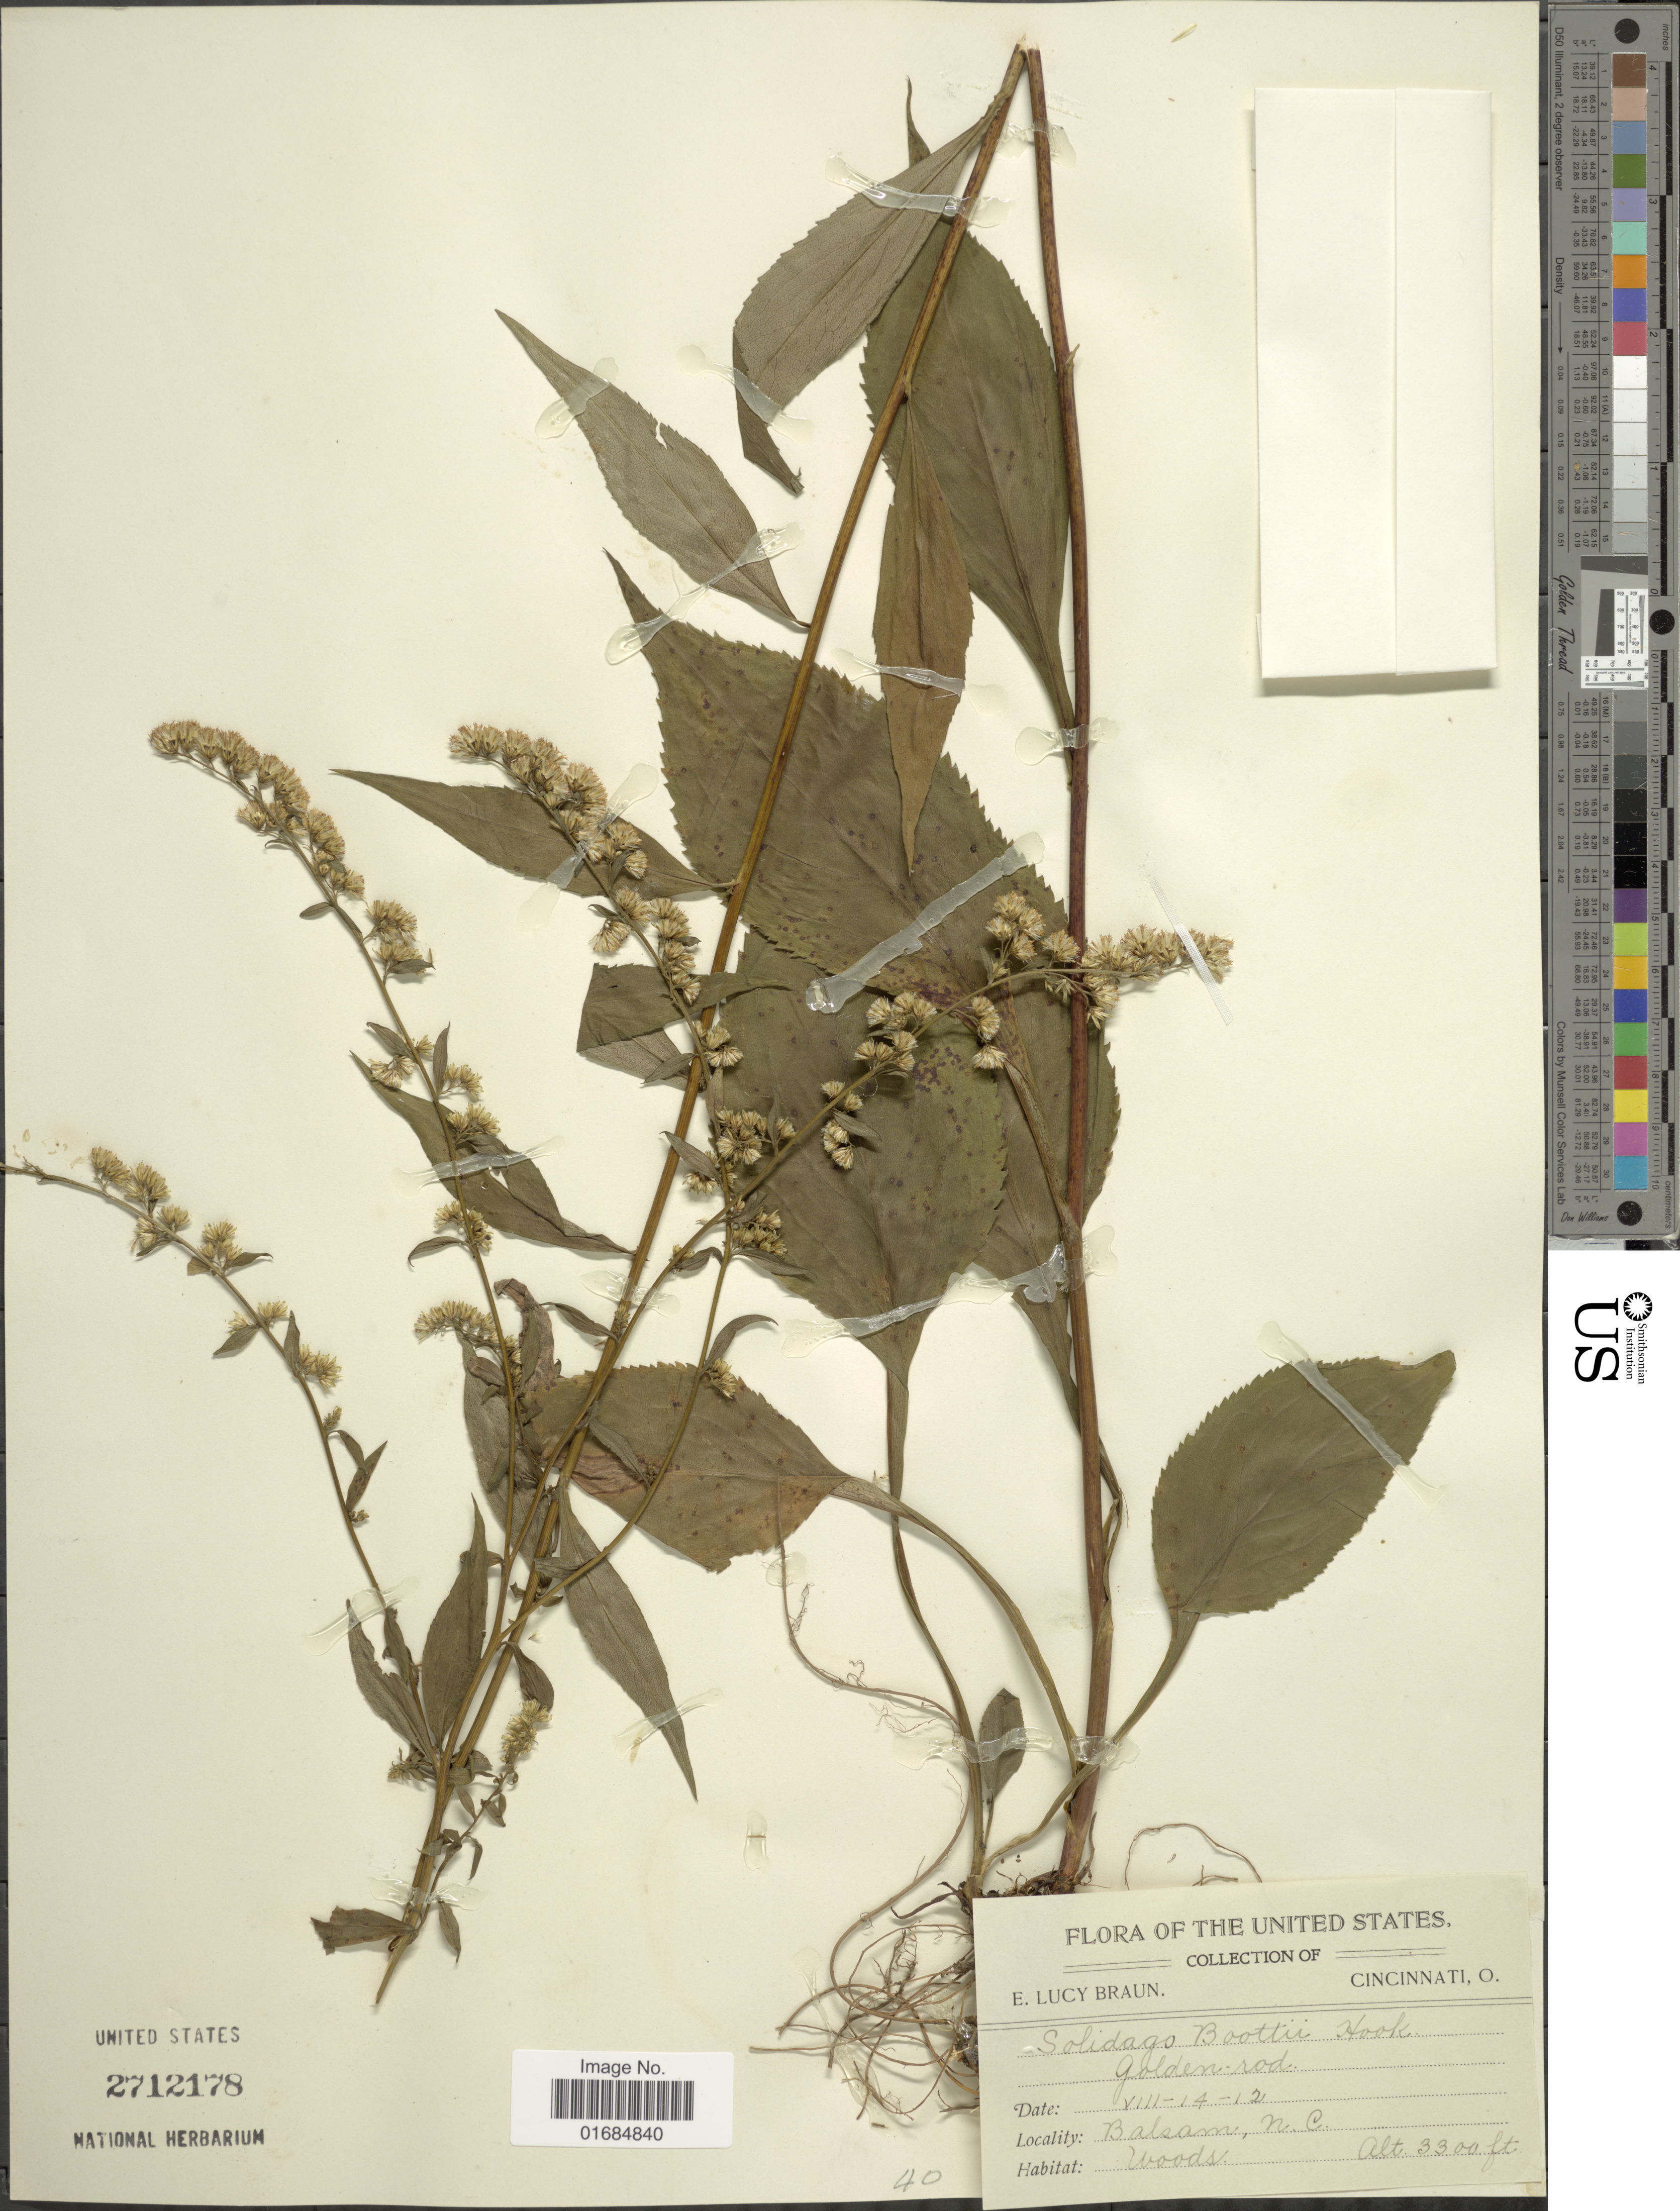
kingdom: Plantae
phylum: Tracheophyta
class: Magnoliopsida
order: Asterales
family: Asteraceae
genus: Solidago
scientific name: Solidago boottii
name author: Hook.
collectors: E. L. Braun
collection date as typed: Transcribed d/m/y: 14/8/12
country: United States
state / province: North Carolina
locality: Balsam, N. C.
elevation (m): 1006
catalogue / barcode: US 2712178